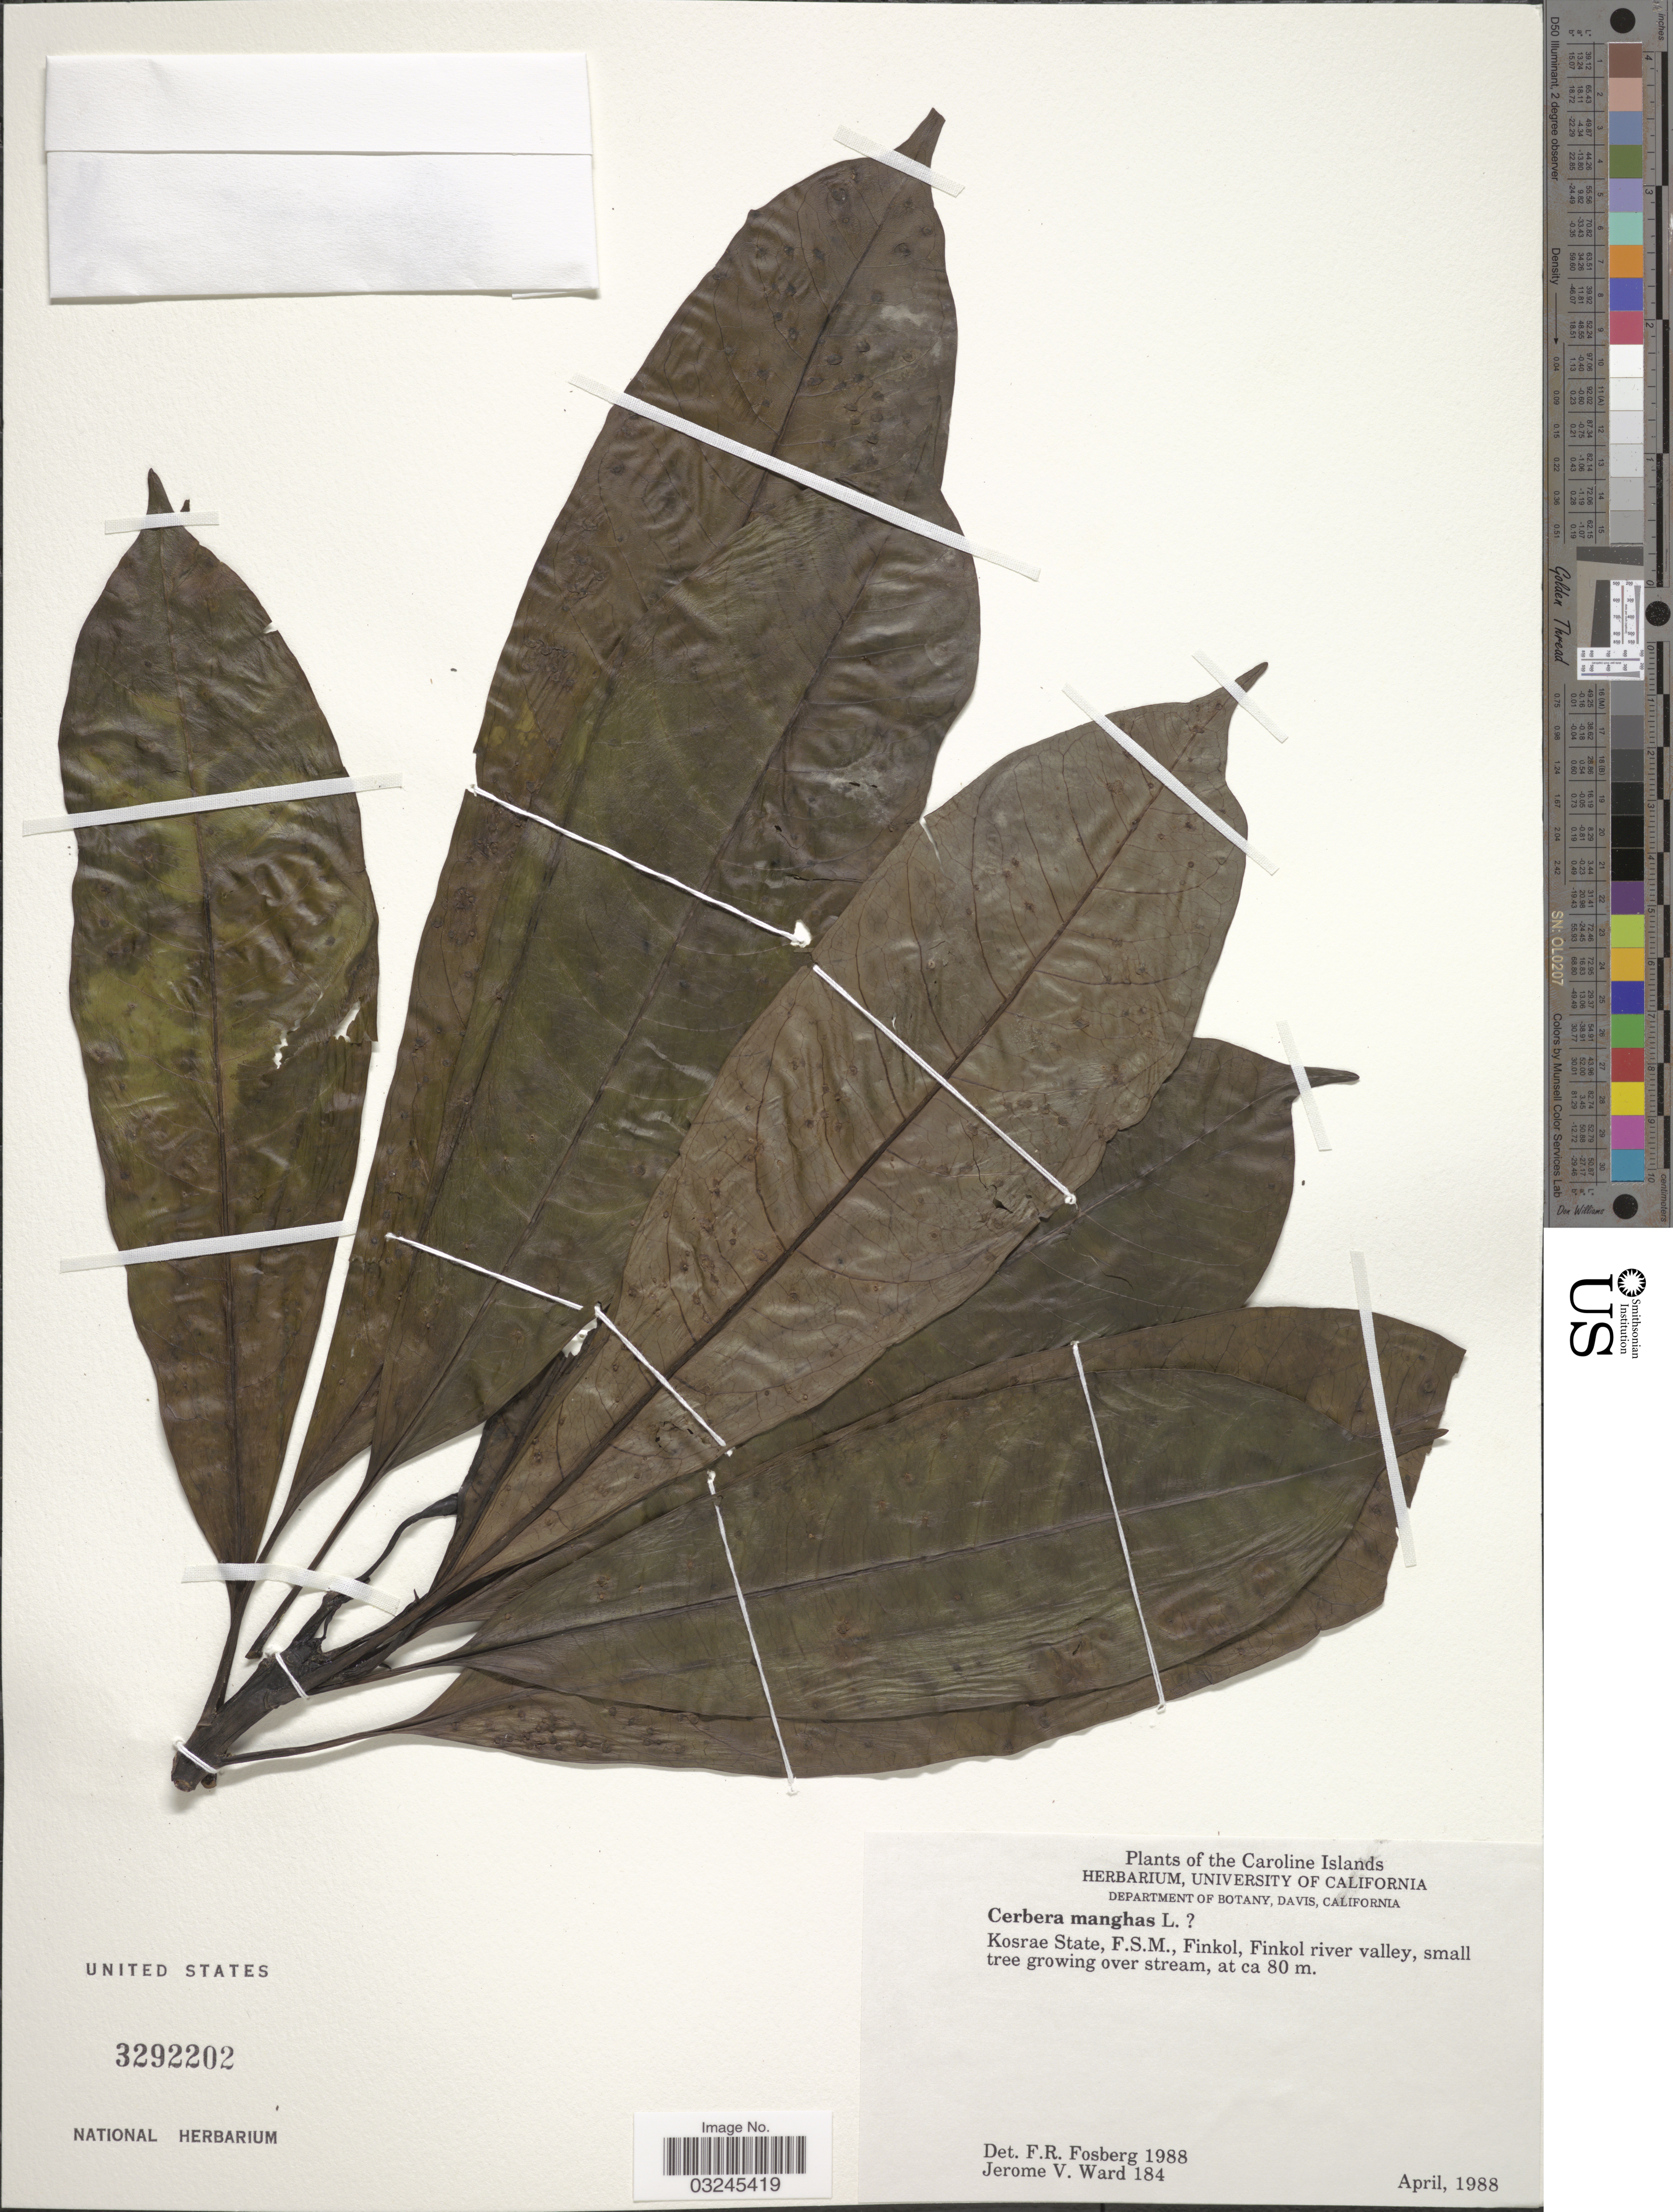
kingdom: Plantae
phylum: Tracheophyta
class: Magnoliopsida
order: Gentianales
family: Apocynaceae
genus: Cerbera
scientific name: Cerbera manghas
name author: L.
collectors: J. V. Ward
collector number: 184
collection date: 1988-04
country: Micronesia, Federated States of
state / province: Kosrae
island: Kosrae [Kusaie]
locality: The Caroline Islands. F.S.M., Finkol, Finkol river valley.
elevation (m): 80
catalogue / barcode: US 3292202